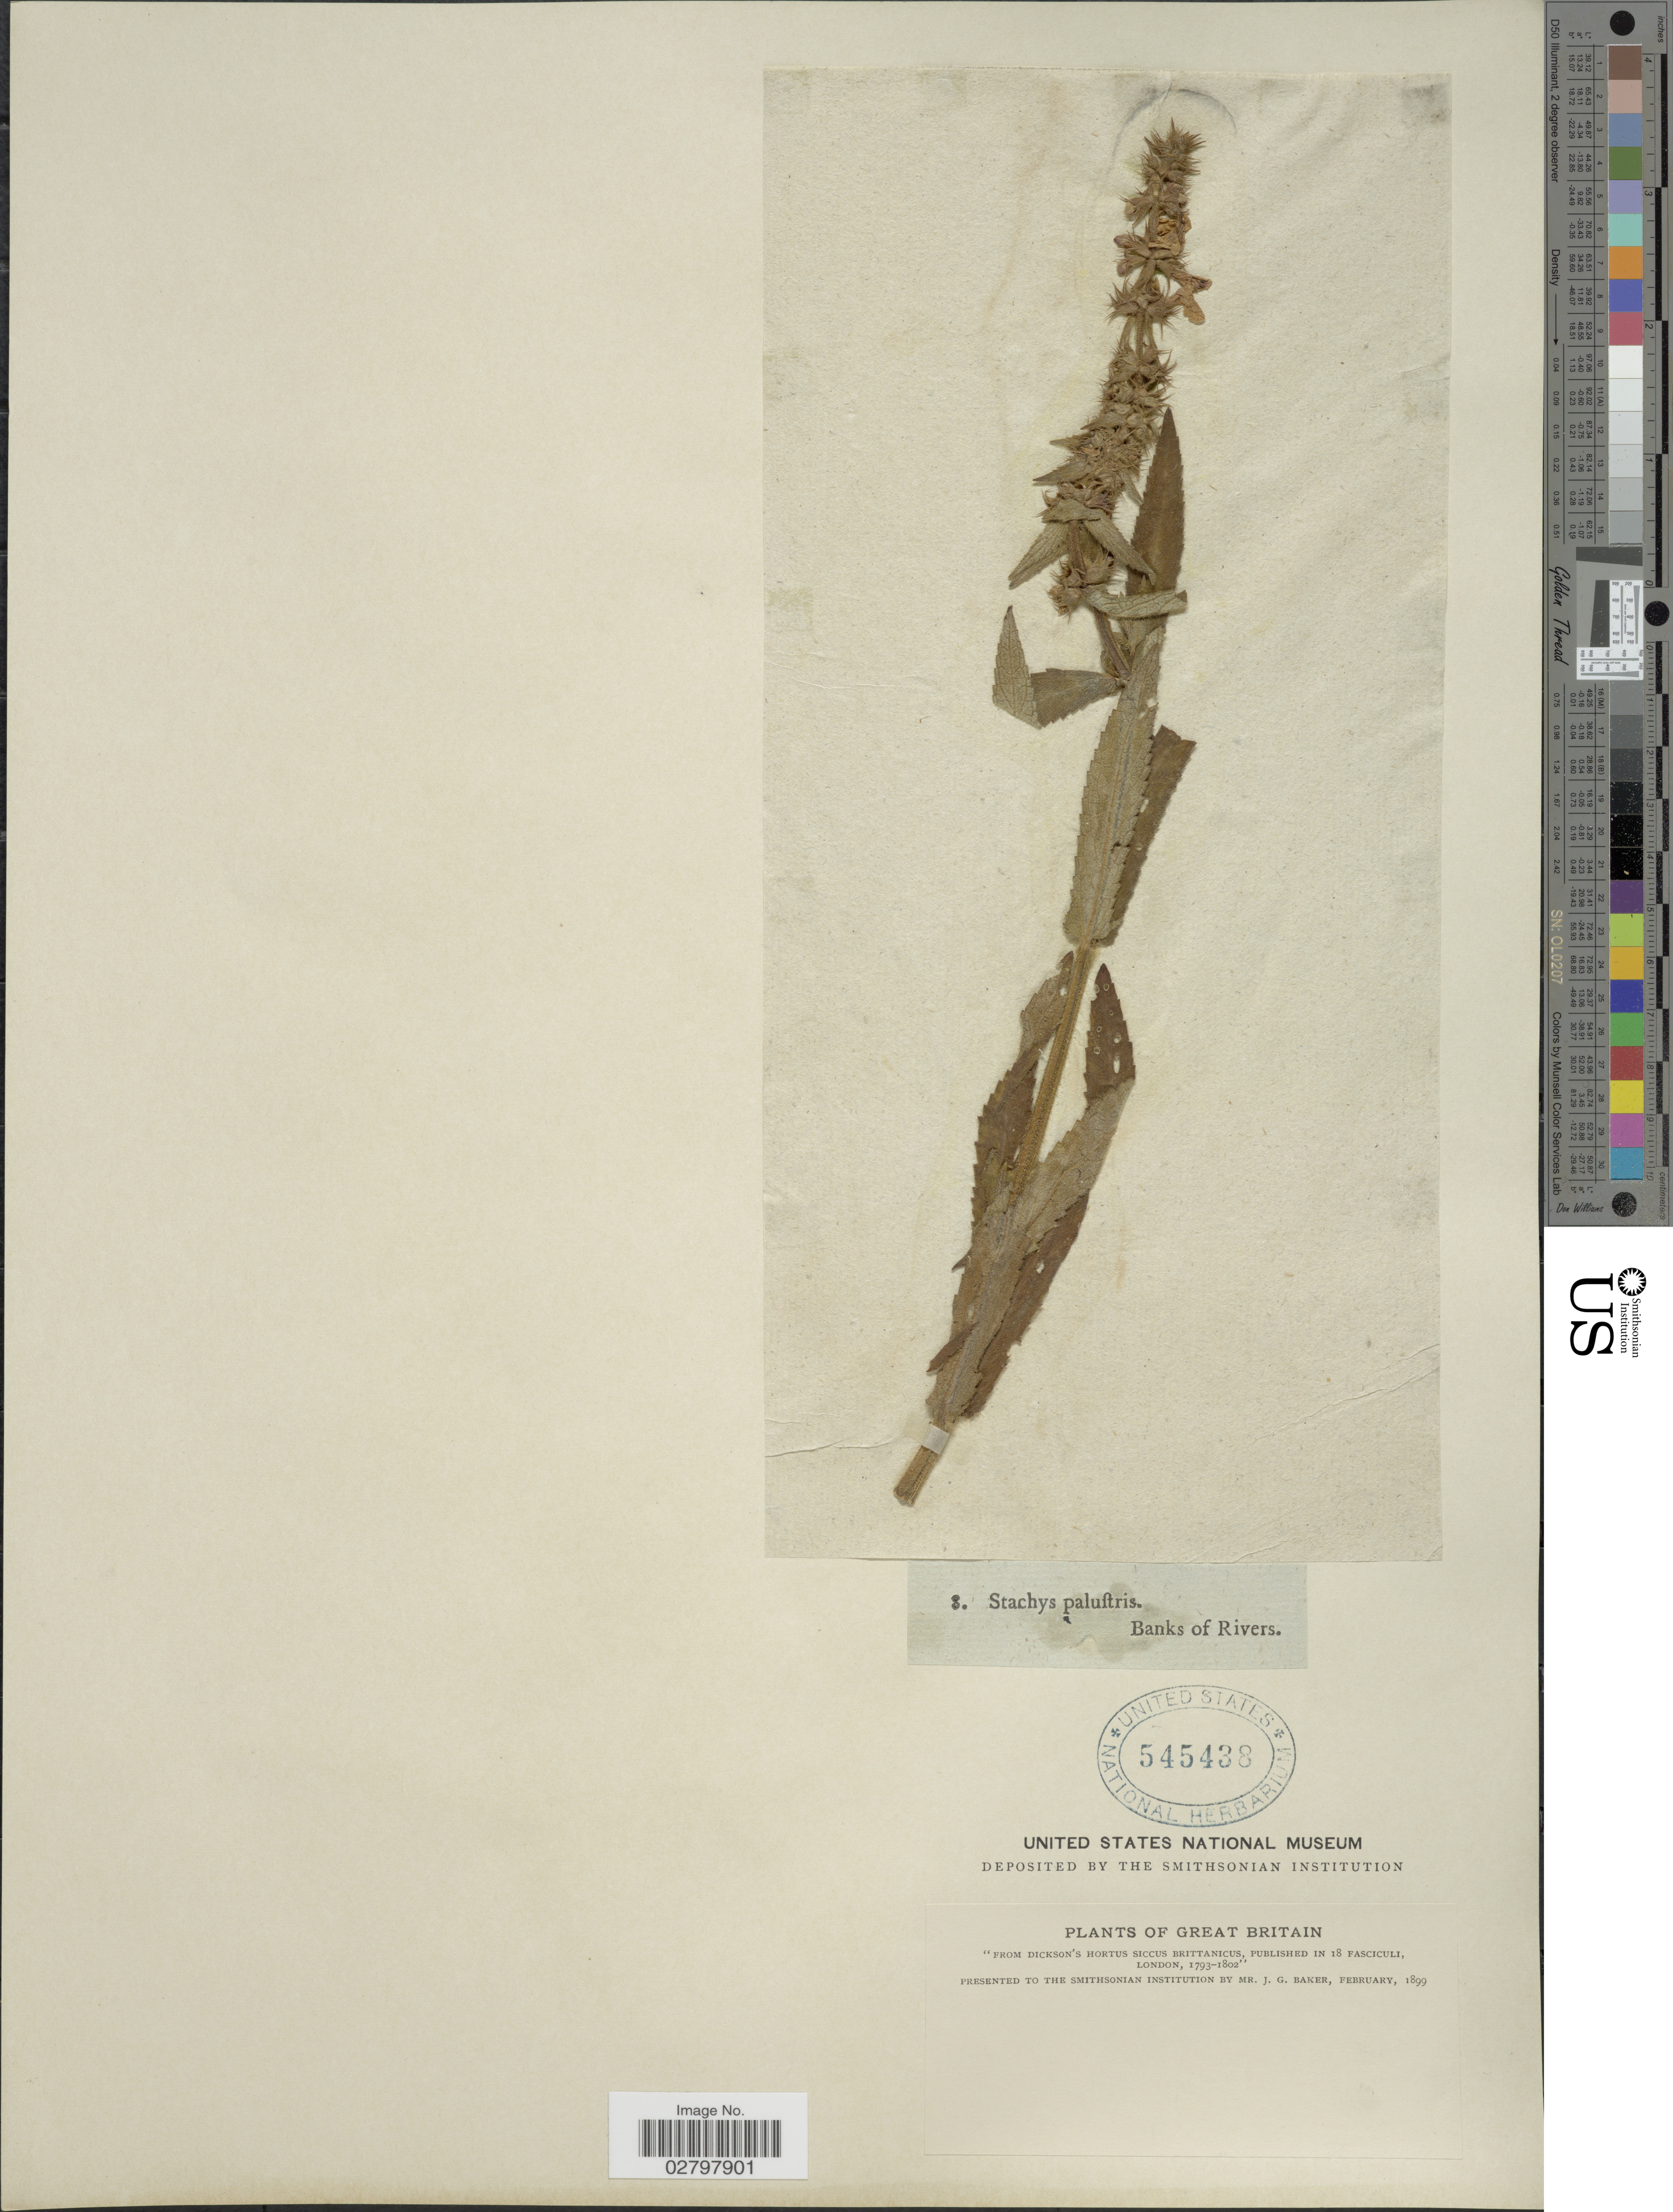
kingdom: Plantae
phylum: Tracheophyta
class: Magnoliopsida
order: Lamiales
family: Lamiaceae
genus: Stachys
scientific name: Stachys palustris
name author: L.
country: United Kingdom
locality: Great Britain. Banks of Rivers.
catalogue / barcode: US 545438